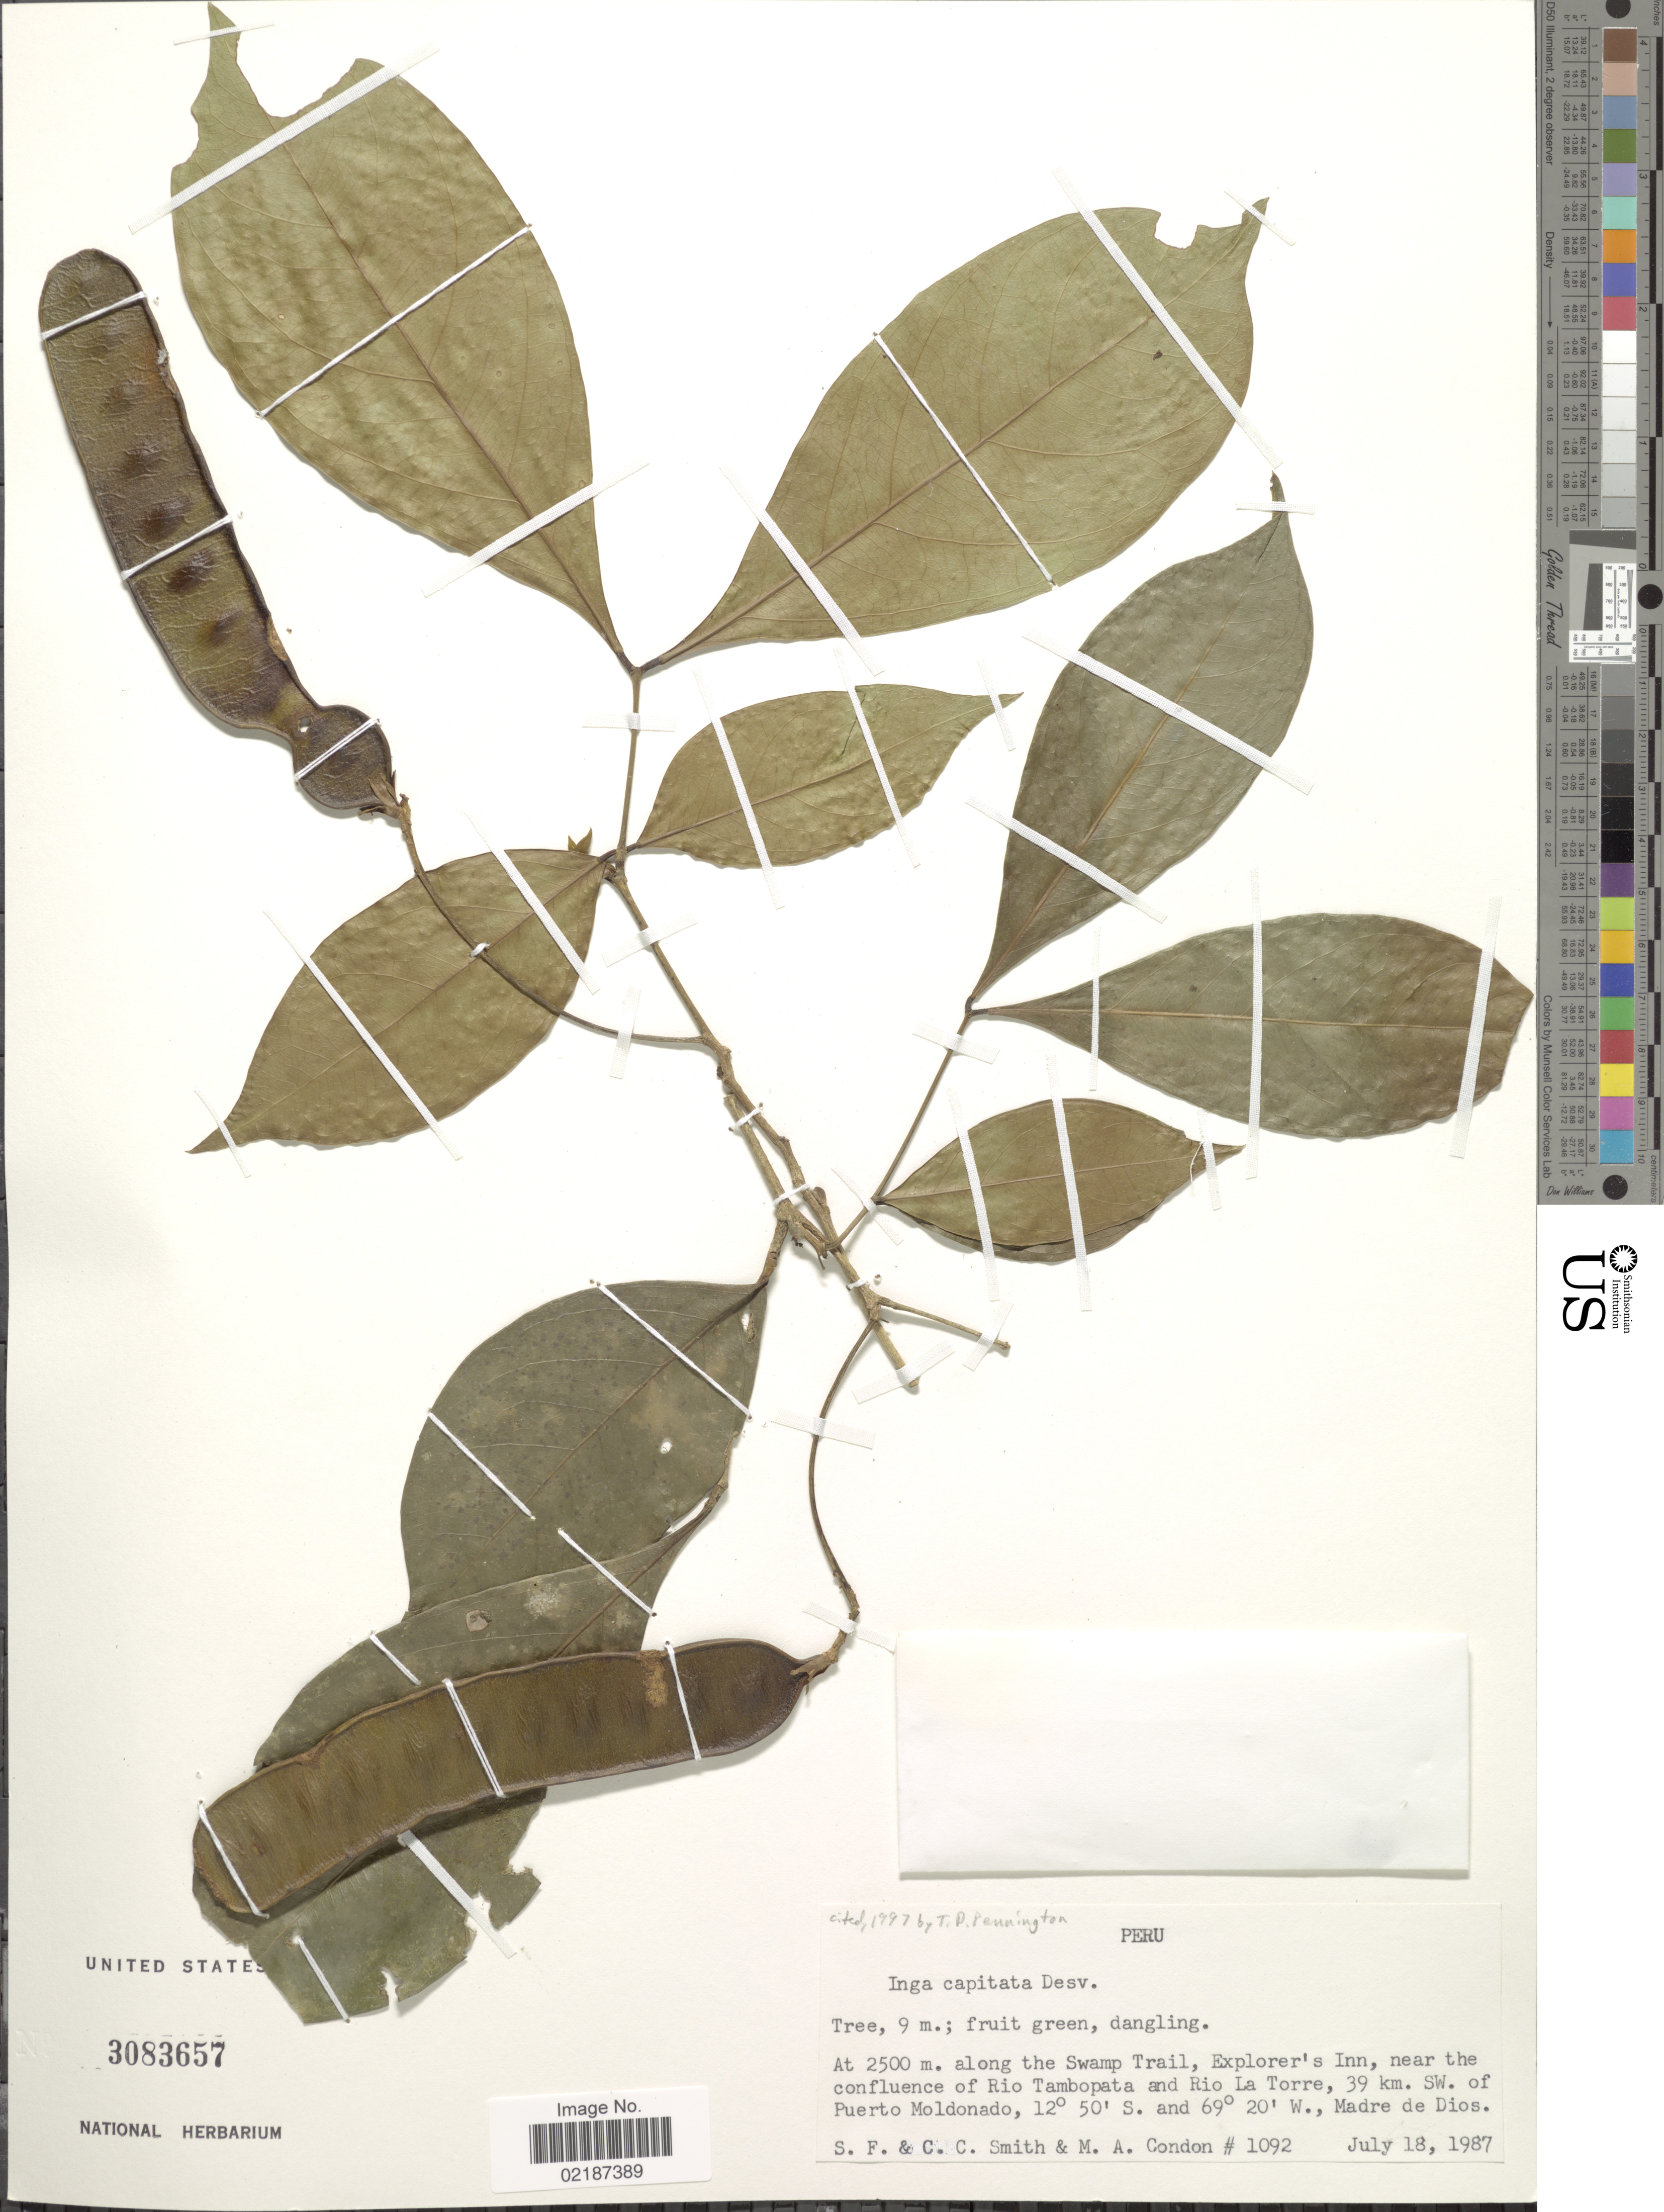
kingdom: Plantae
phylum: Tracheophyta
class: Magnoliopsida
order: Fabales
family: Fabaceae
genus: Inga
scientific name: Inga capitata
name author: Desv.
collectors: S.F. Smith, C. C. Smith & M. Condon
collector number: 1092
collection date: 1987-07-18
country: Peru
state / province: Madre de Dios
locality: Along the Swamp Trail, Explorer's Inn, near the confluence of Rio Tambopata and Rio La Torre, 39 km. SW. of Puerto Moldonado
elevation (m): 2500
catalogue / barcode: US 3083657